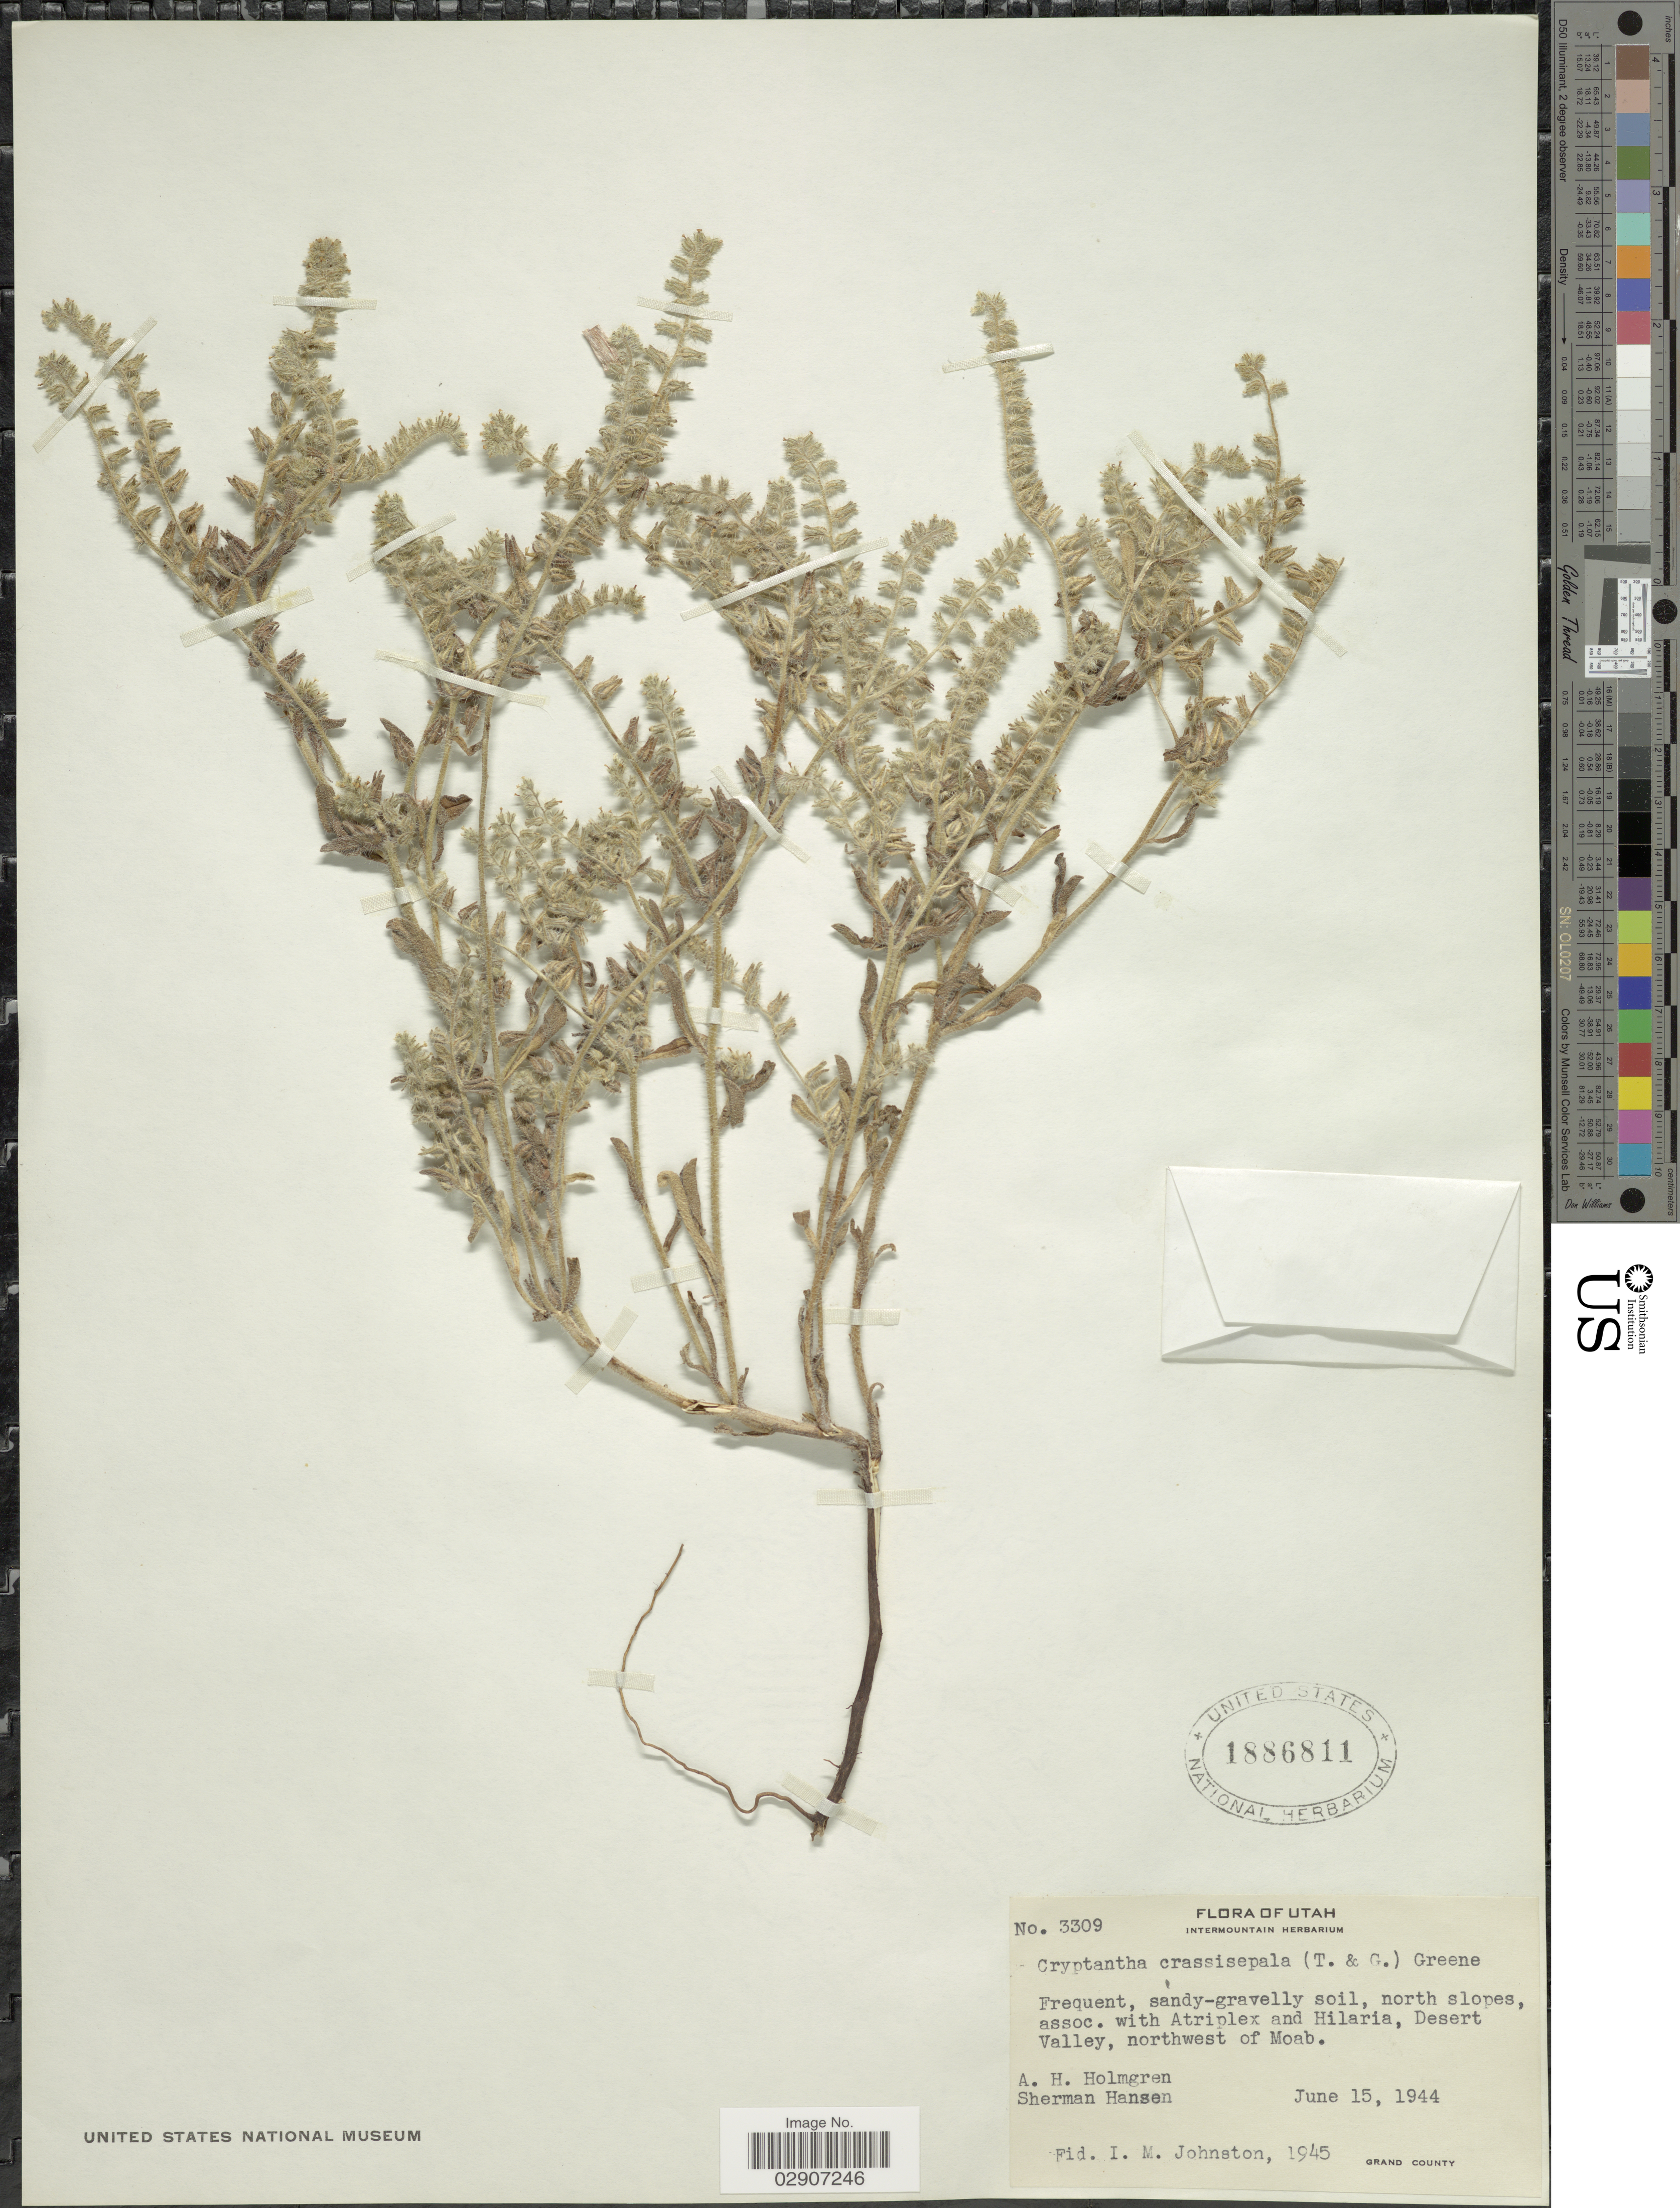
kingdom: Plantae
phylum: Tracheophyta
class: Magnoliopsida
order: Boraginales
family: Boraginaceae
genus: Cryptantha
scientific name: Cryptantha crassisepala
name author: (Torr. & A. Gray) Greene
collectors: A. H. Holmgren & S. Hansen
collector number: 3309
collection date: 1944-06-15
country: United States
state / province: Utah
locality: Desert Valley, northwest of Moab. Grand County.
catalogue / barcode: US 1886811